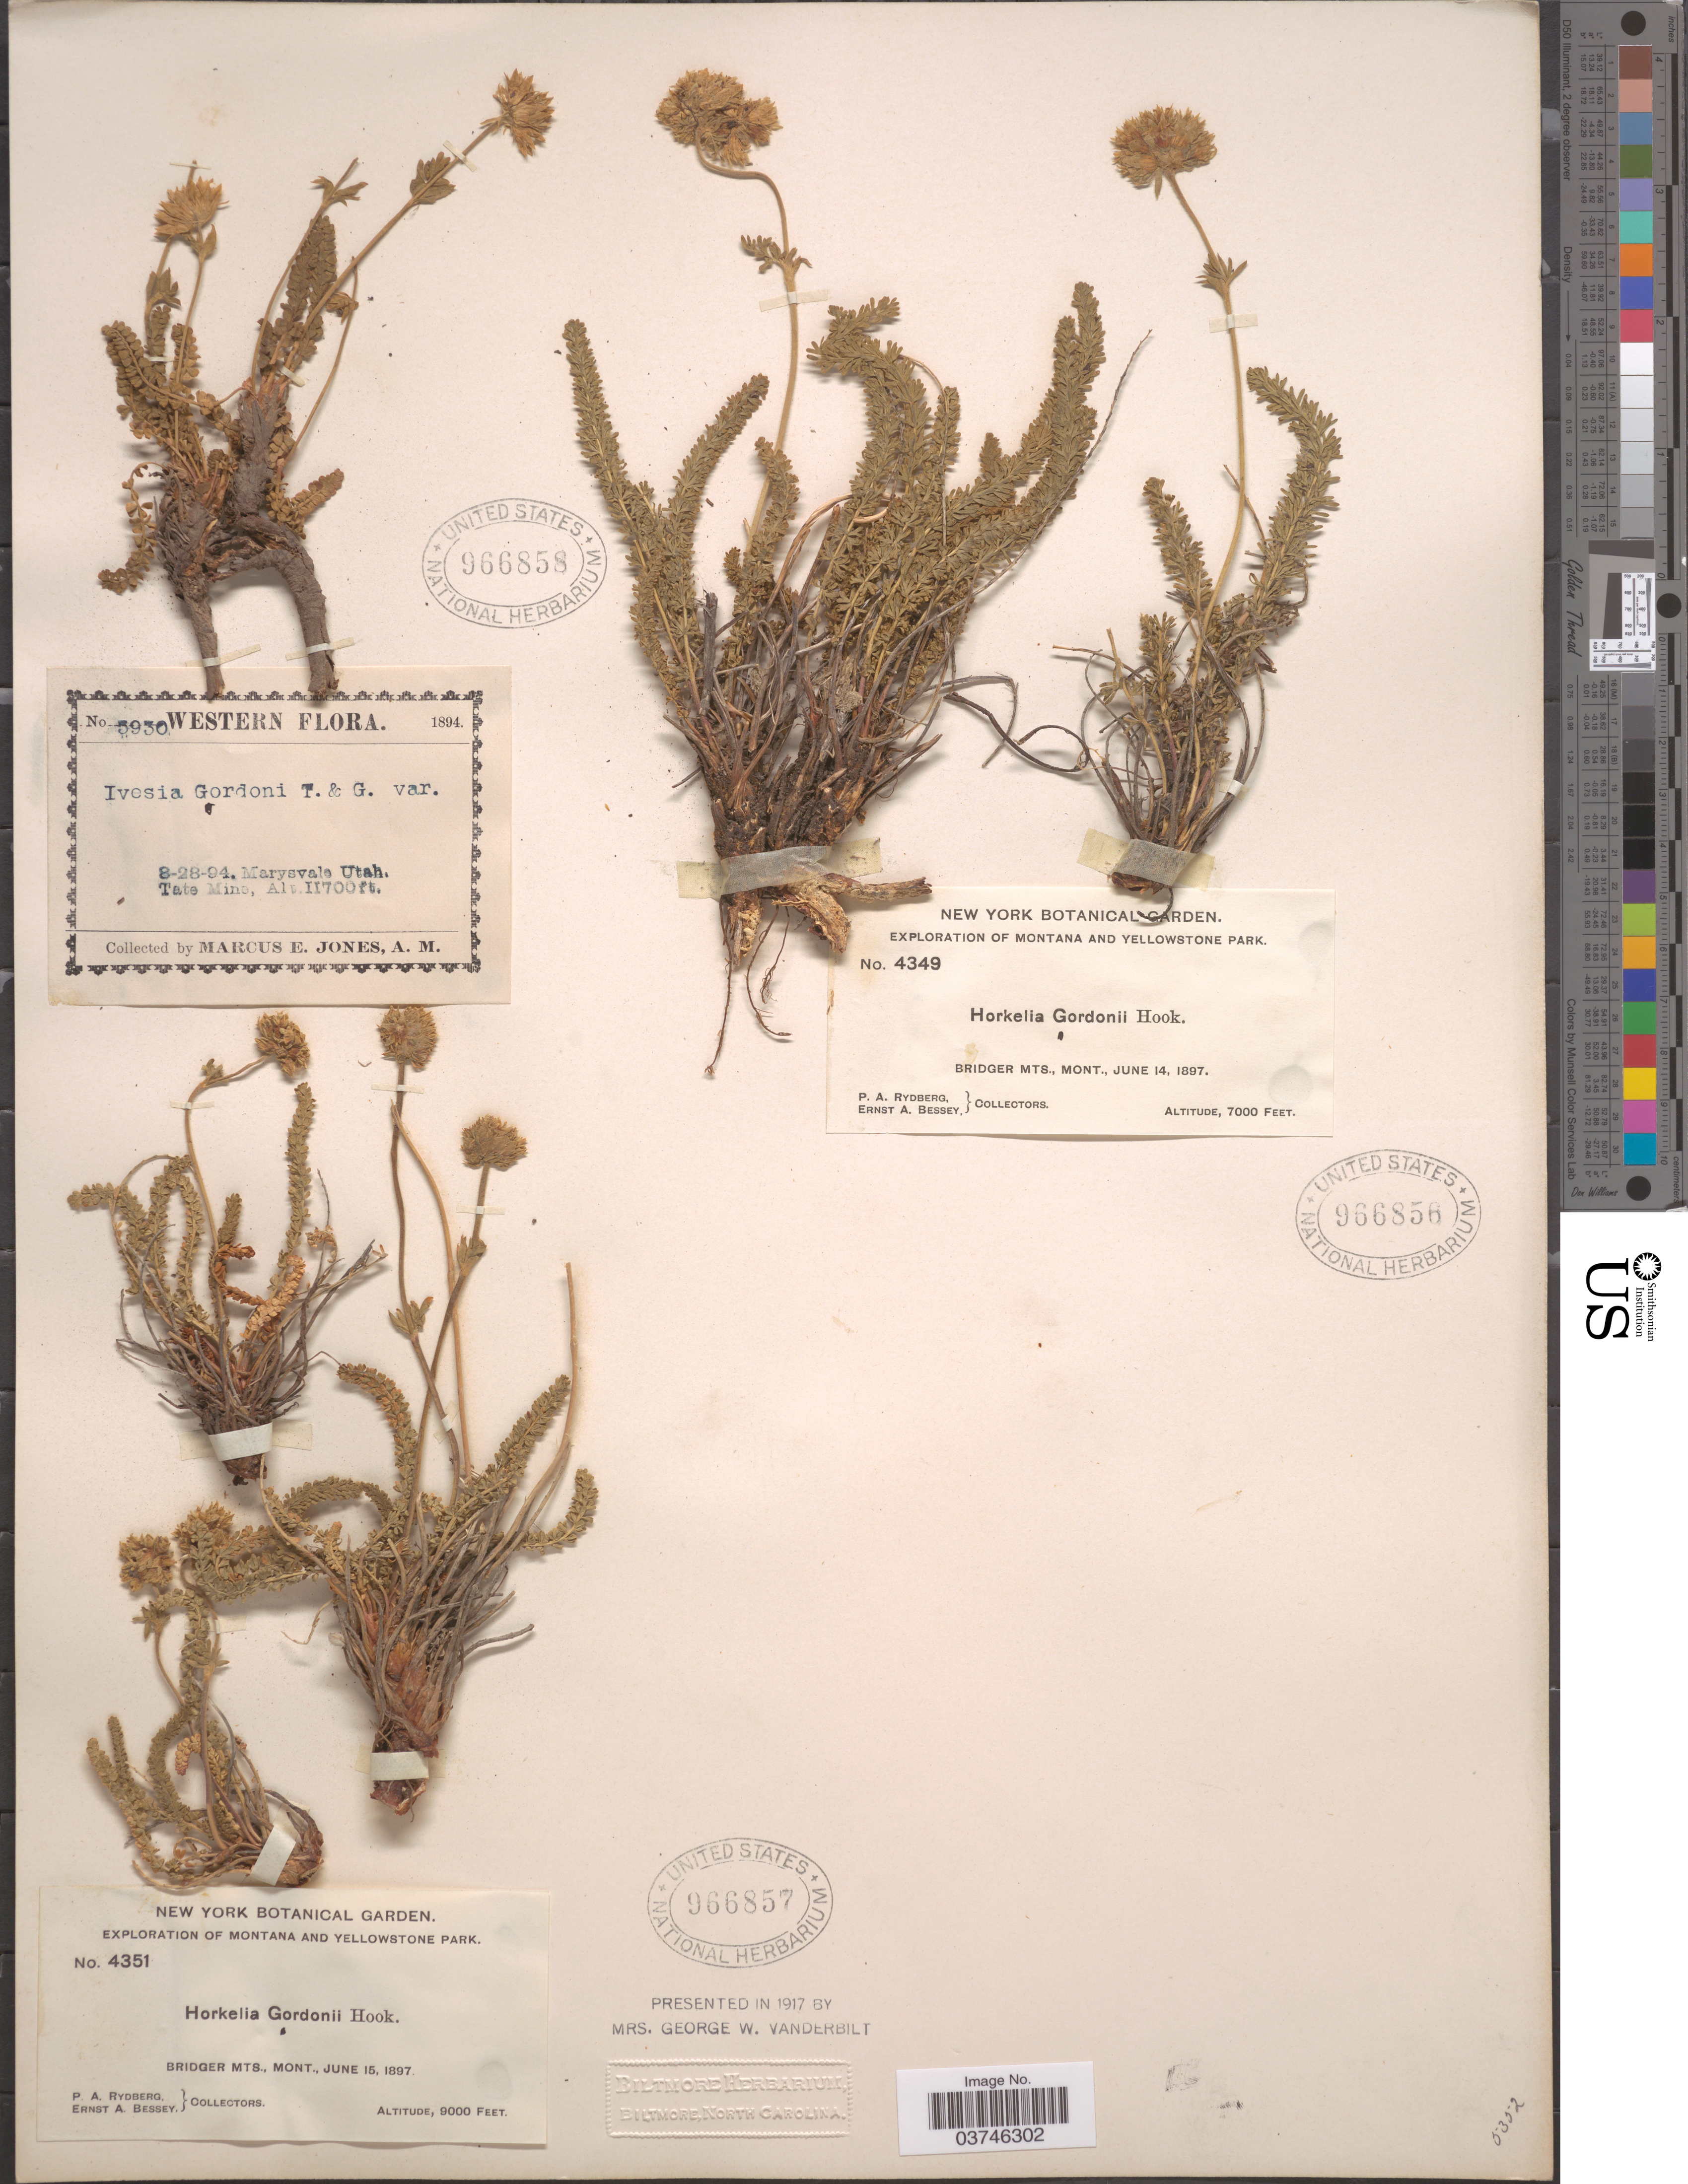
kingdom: Plantae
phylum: Tracheophyta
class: Magnoliopsida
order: Rosales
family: Rosaceae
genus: Potentilla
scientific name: Potentilla gordonii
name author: (Hook.) Greene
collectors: P. A. Rydberg & E. A. Bessey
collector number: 4351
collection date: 1897-06-15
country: United States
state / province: Montana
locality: Yellowstone Park. Bridger Mts.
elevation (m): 2743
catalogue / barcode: US 966857-2